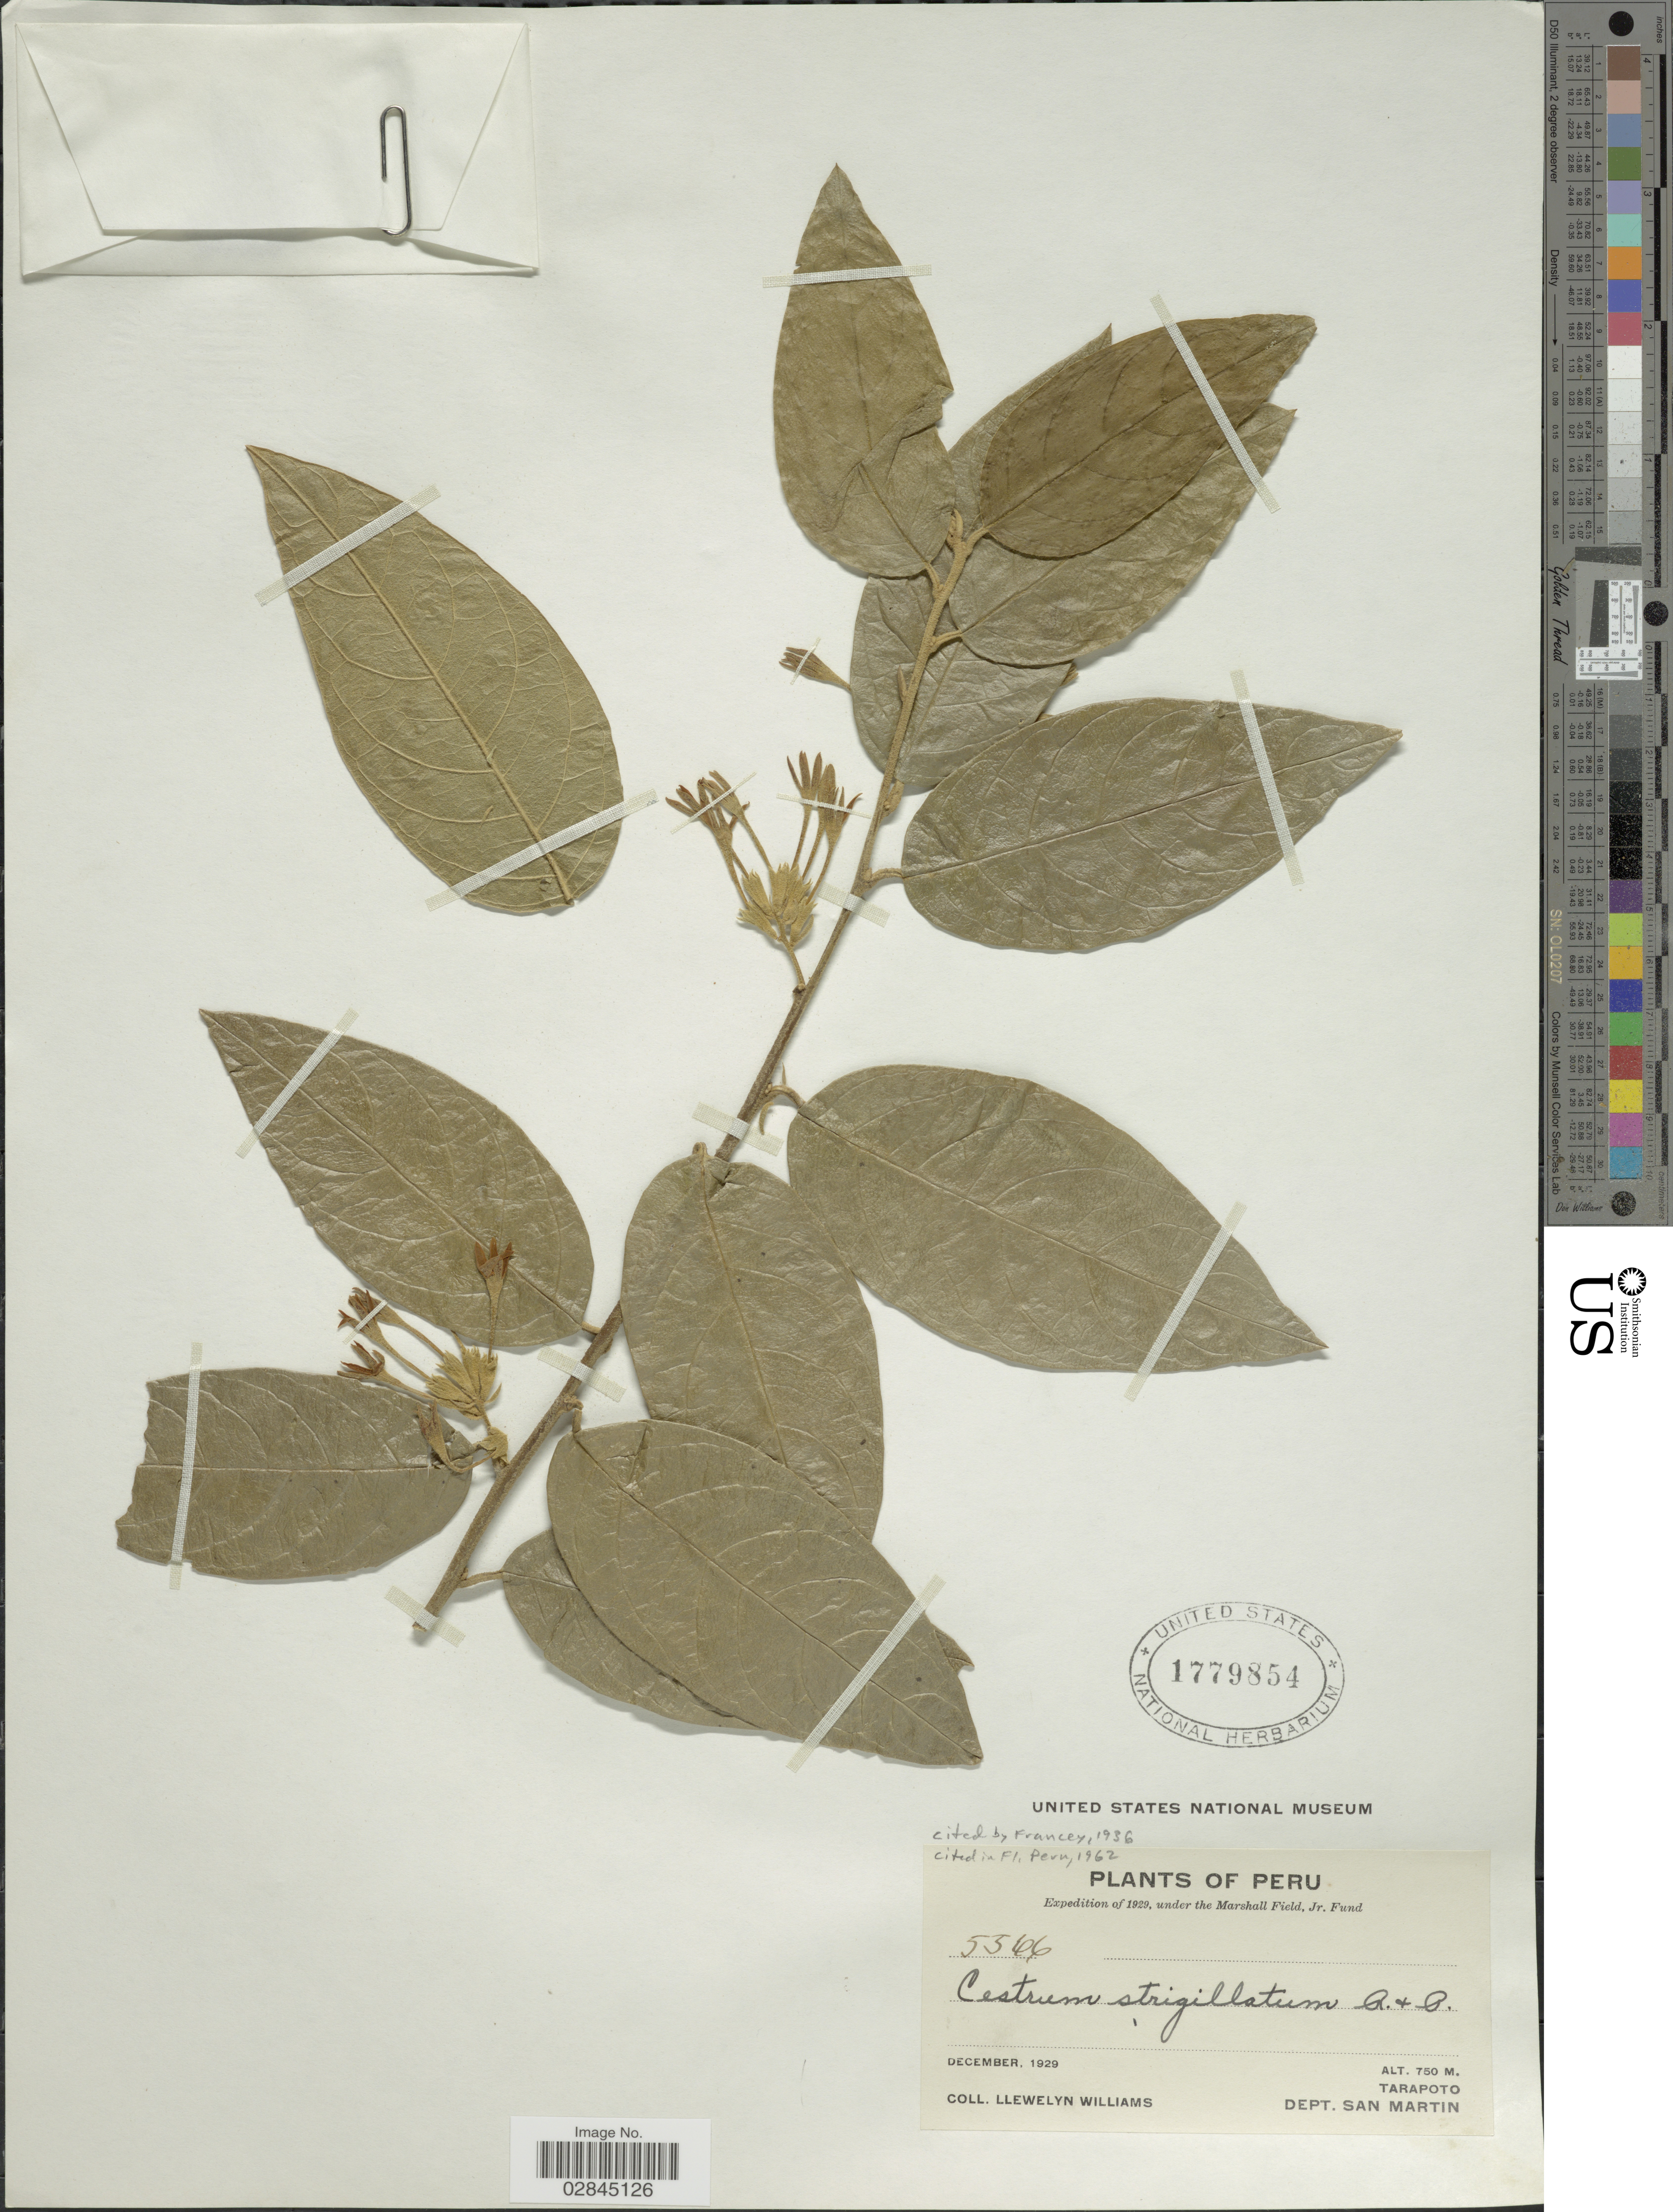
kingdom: Plantae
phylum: Tracheophyta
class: Magnoliopsida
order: Solanales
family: Solanaceae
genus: Cestrum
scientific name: Cestrum strigilatum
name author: Ruiz & Pav.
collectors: Ll. Williams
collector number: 5566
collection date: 1929-12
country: Peru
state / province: San Martín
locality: Tarapoto. Dept. San Martin.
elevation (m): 750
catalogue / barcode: US 1779854